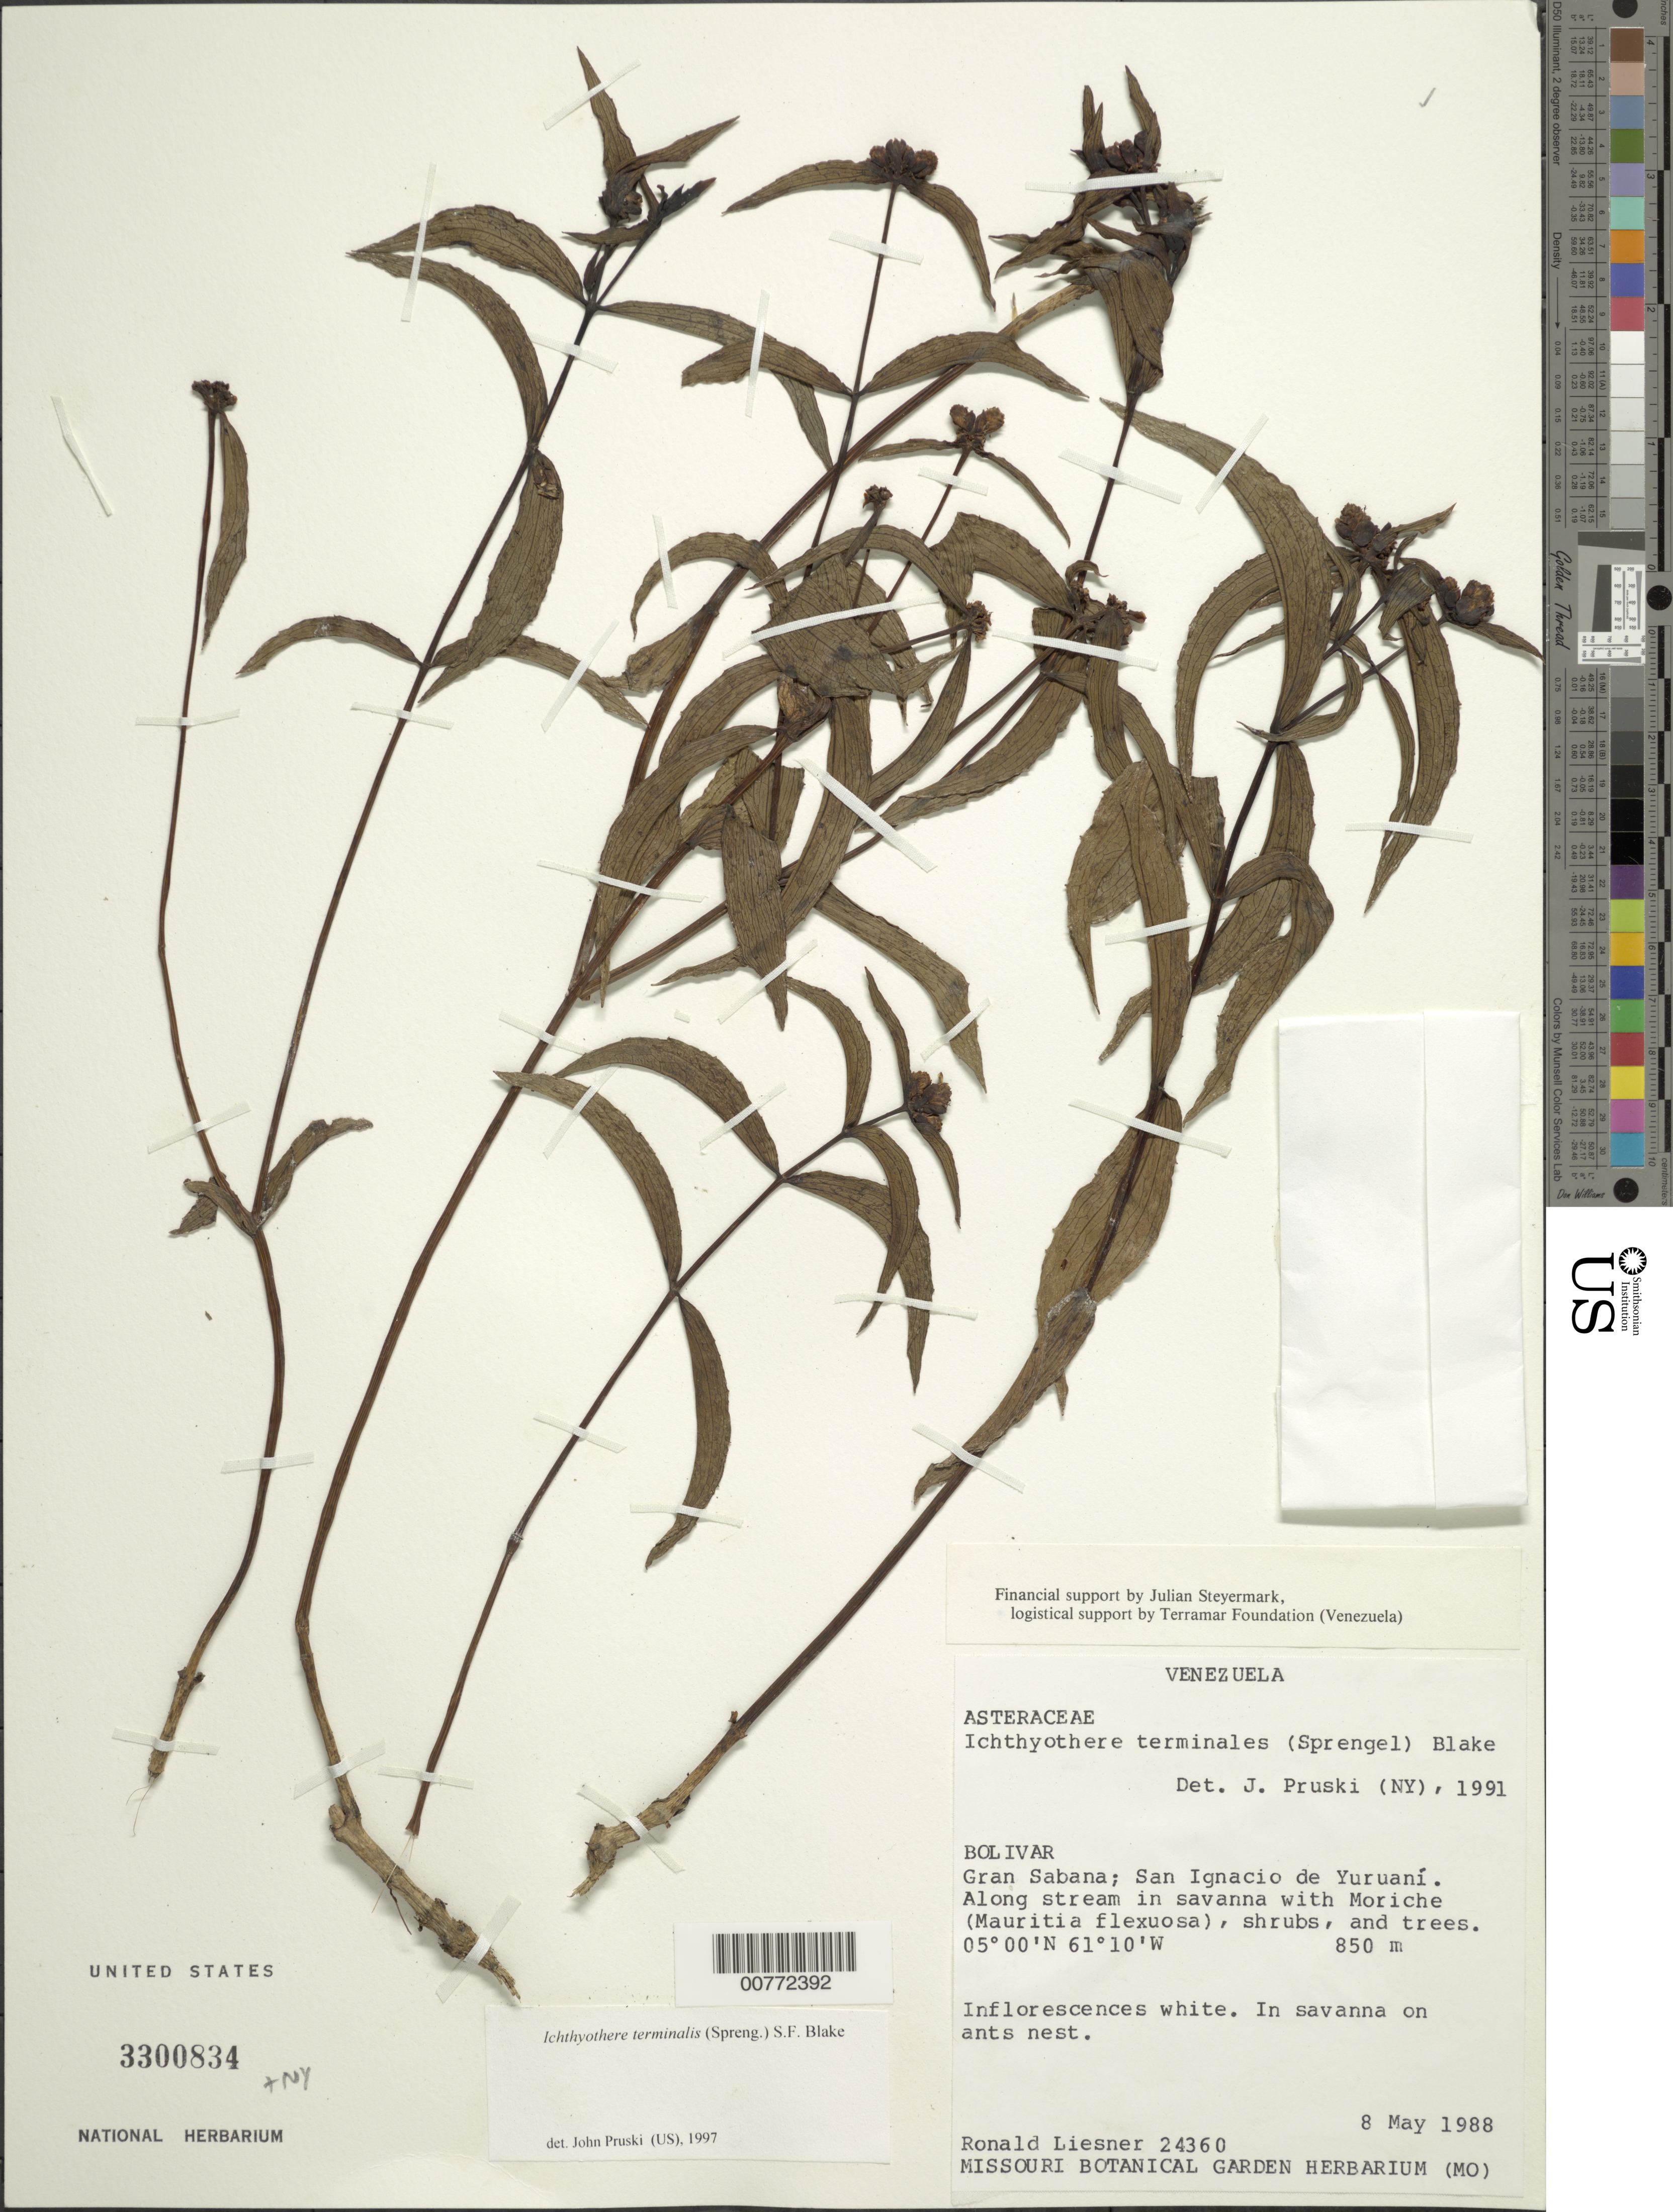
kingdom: Plantae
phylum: Tracheophyta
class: Magnoliopsida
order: Asterales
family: Asteraceae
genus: Ichthyothere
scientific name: Ichthyothere terminalis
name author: (Spreng.) S.F. Blake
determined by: Pruski, J. F.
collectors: R. L. Liesner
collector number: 24360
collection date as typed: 8-May-88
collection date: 1988-05-08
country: Venezuela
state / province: Bolívar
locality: Gran Sabana, San Ignacio de Yuruani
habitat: Ants nest; along stream in savanna with Moriche (Mauritia flexuosa); open streambank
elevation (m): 850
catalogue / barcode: US 3300834